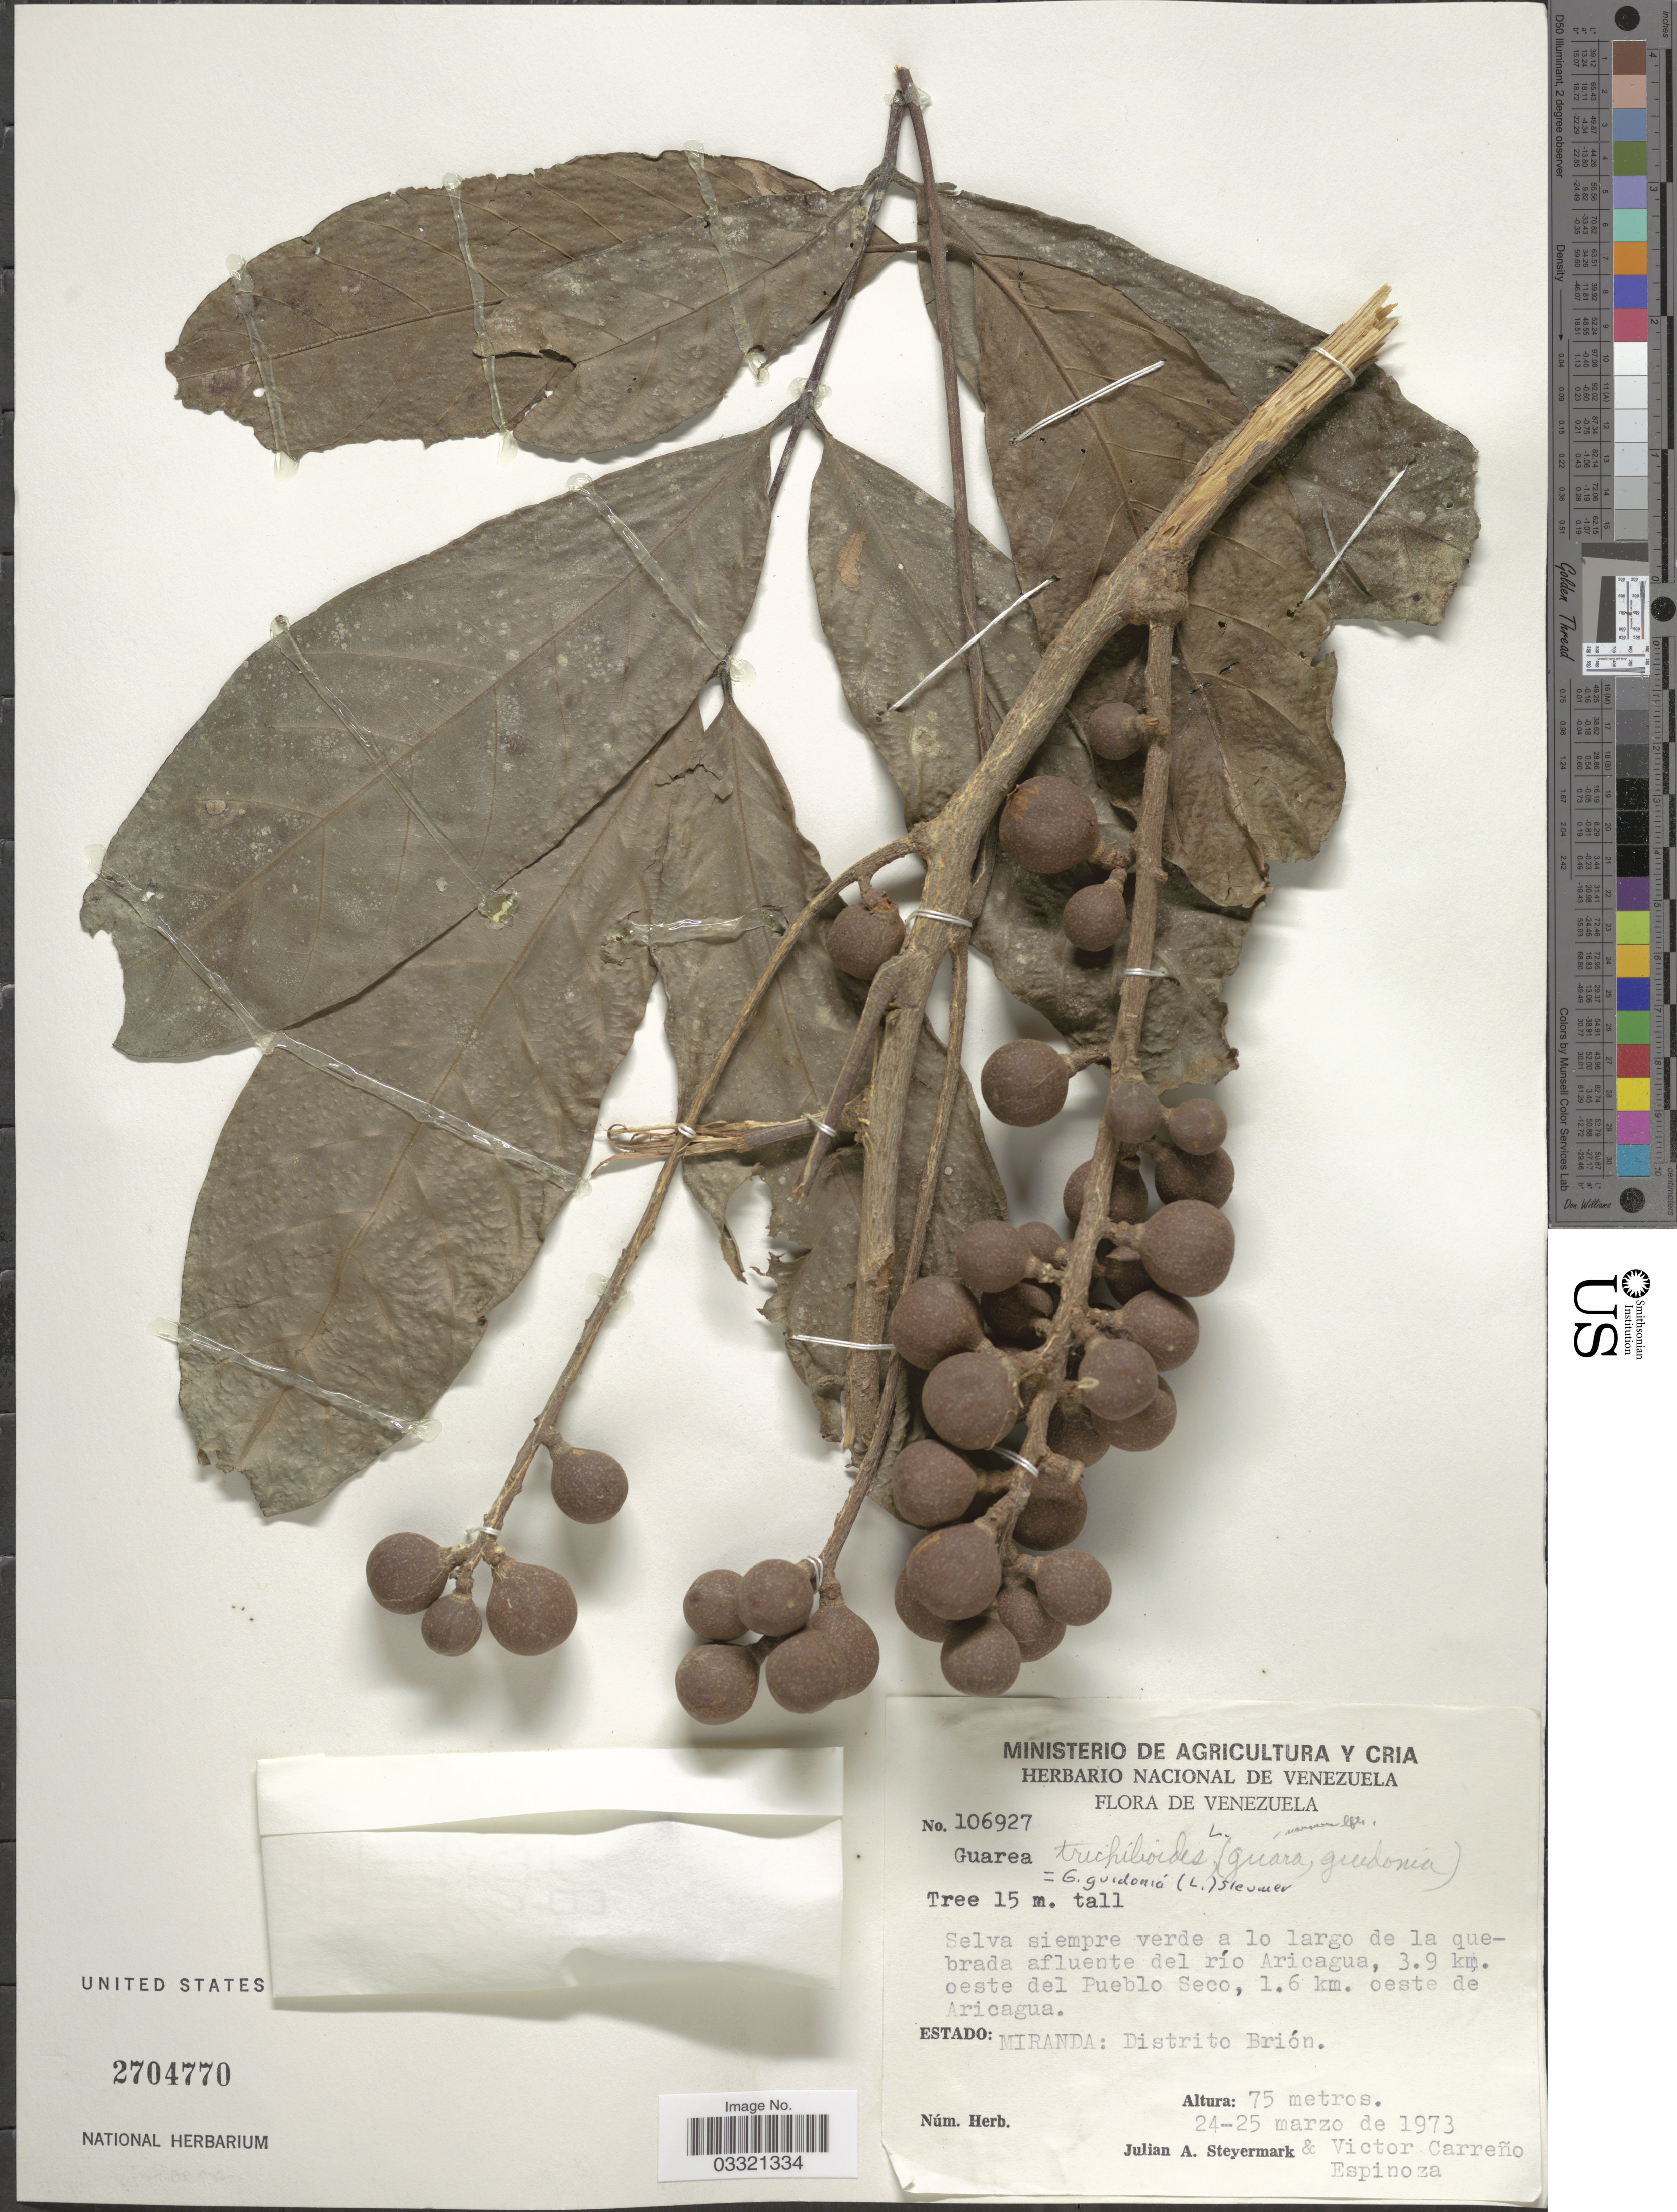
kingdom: Plantae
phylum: Tracheophyta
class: Magnoliopsida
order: Sapindales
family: Meliaceae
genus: Guarea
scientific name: Guarea guidonia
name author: (L.) Sleumer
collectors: J. Steyermark & V. Espinoza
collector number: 106927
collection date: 1973-03-24/1973-03-25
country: Venezuela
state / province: Miranda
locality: Selva siempre verde a lo largo de la quebrada afluente del río Aricagua, 3.9 km. oeste del Pueblo Seco, 1.6 km. oeste de Aricagua. Distrito Brión.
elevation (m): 75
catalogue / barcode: US 2704770